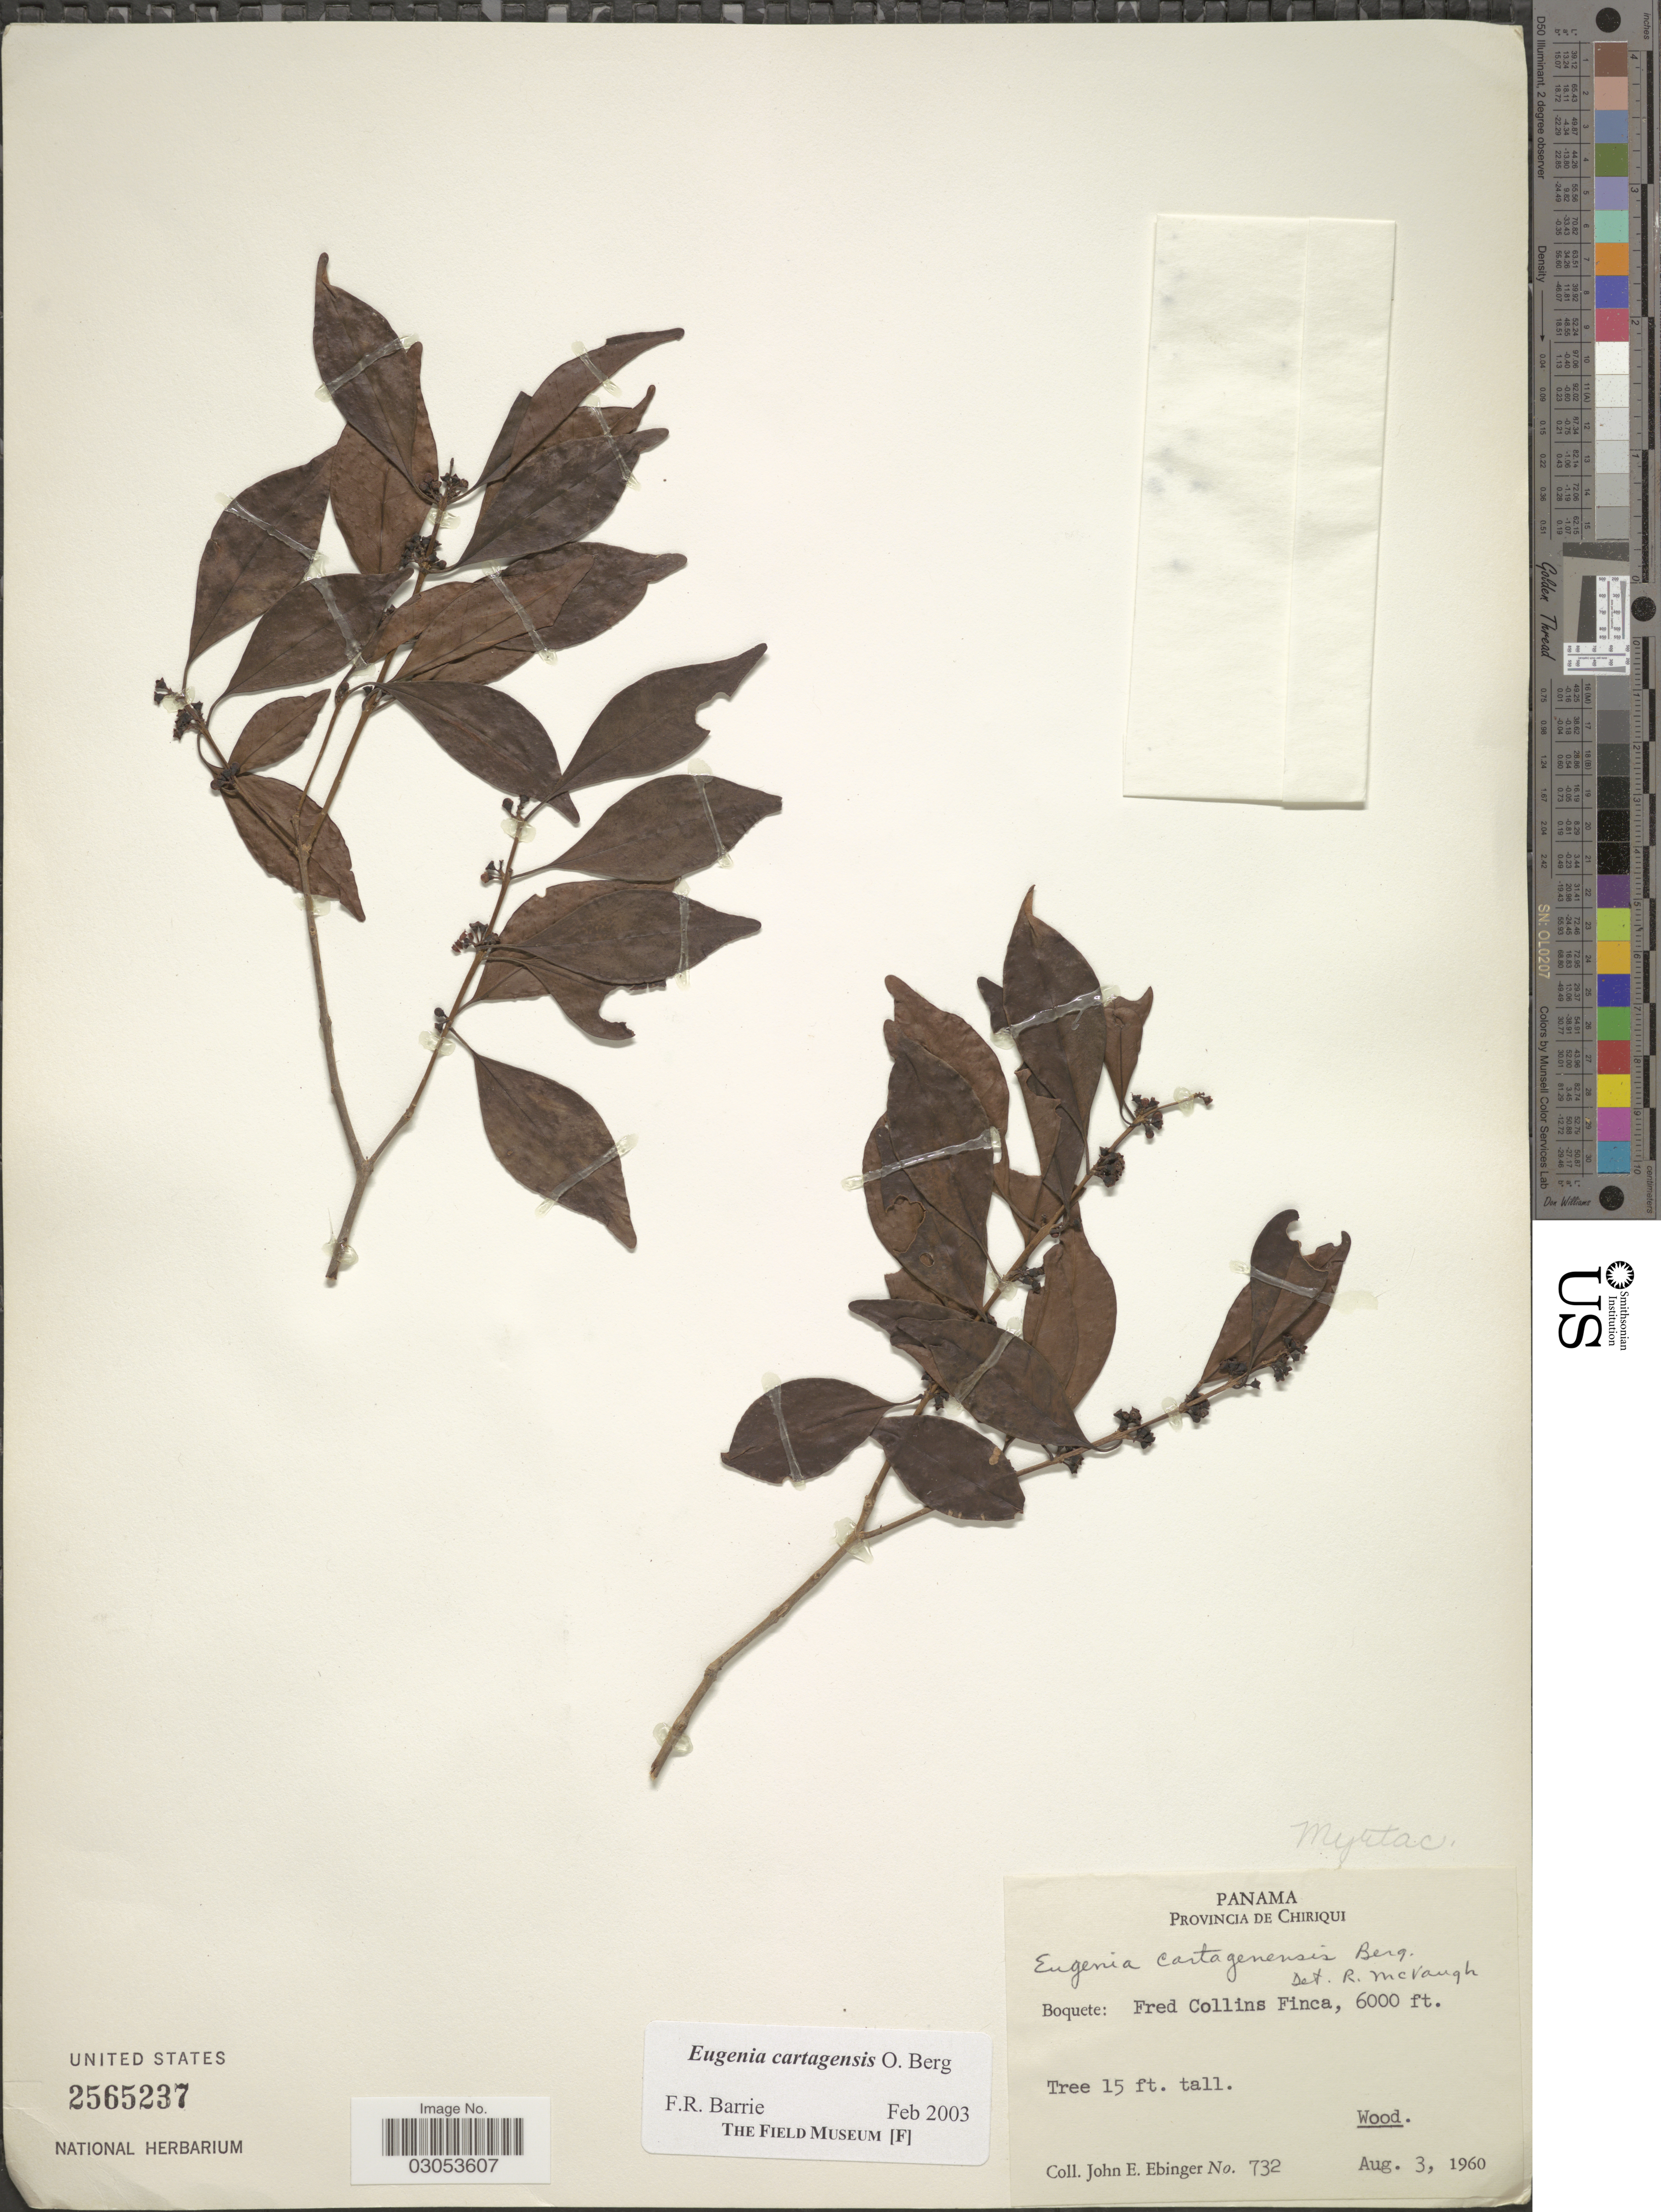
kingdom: Plantae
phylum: Tracheophyta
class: Magnoliopsida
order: Myrtales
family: Myrtaceae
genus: Eugenia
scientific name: Eugenia cartagensis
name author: O. Berg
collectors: J. Ebinger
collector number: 732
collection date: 1960-08-03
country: Panama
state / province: Chiriqui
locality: Boquete: Fred Collins Finca.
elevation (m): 1829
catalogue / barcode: US 2565237